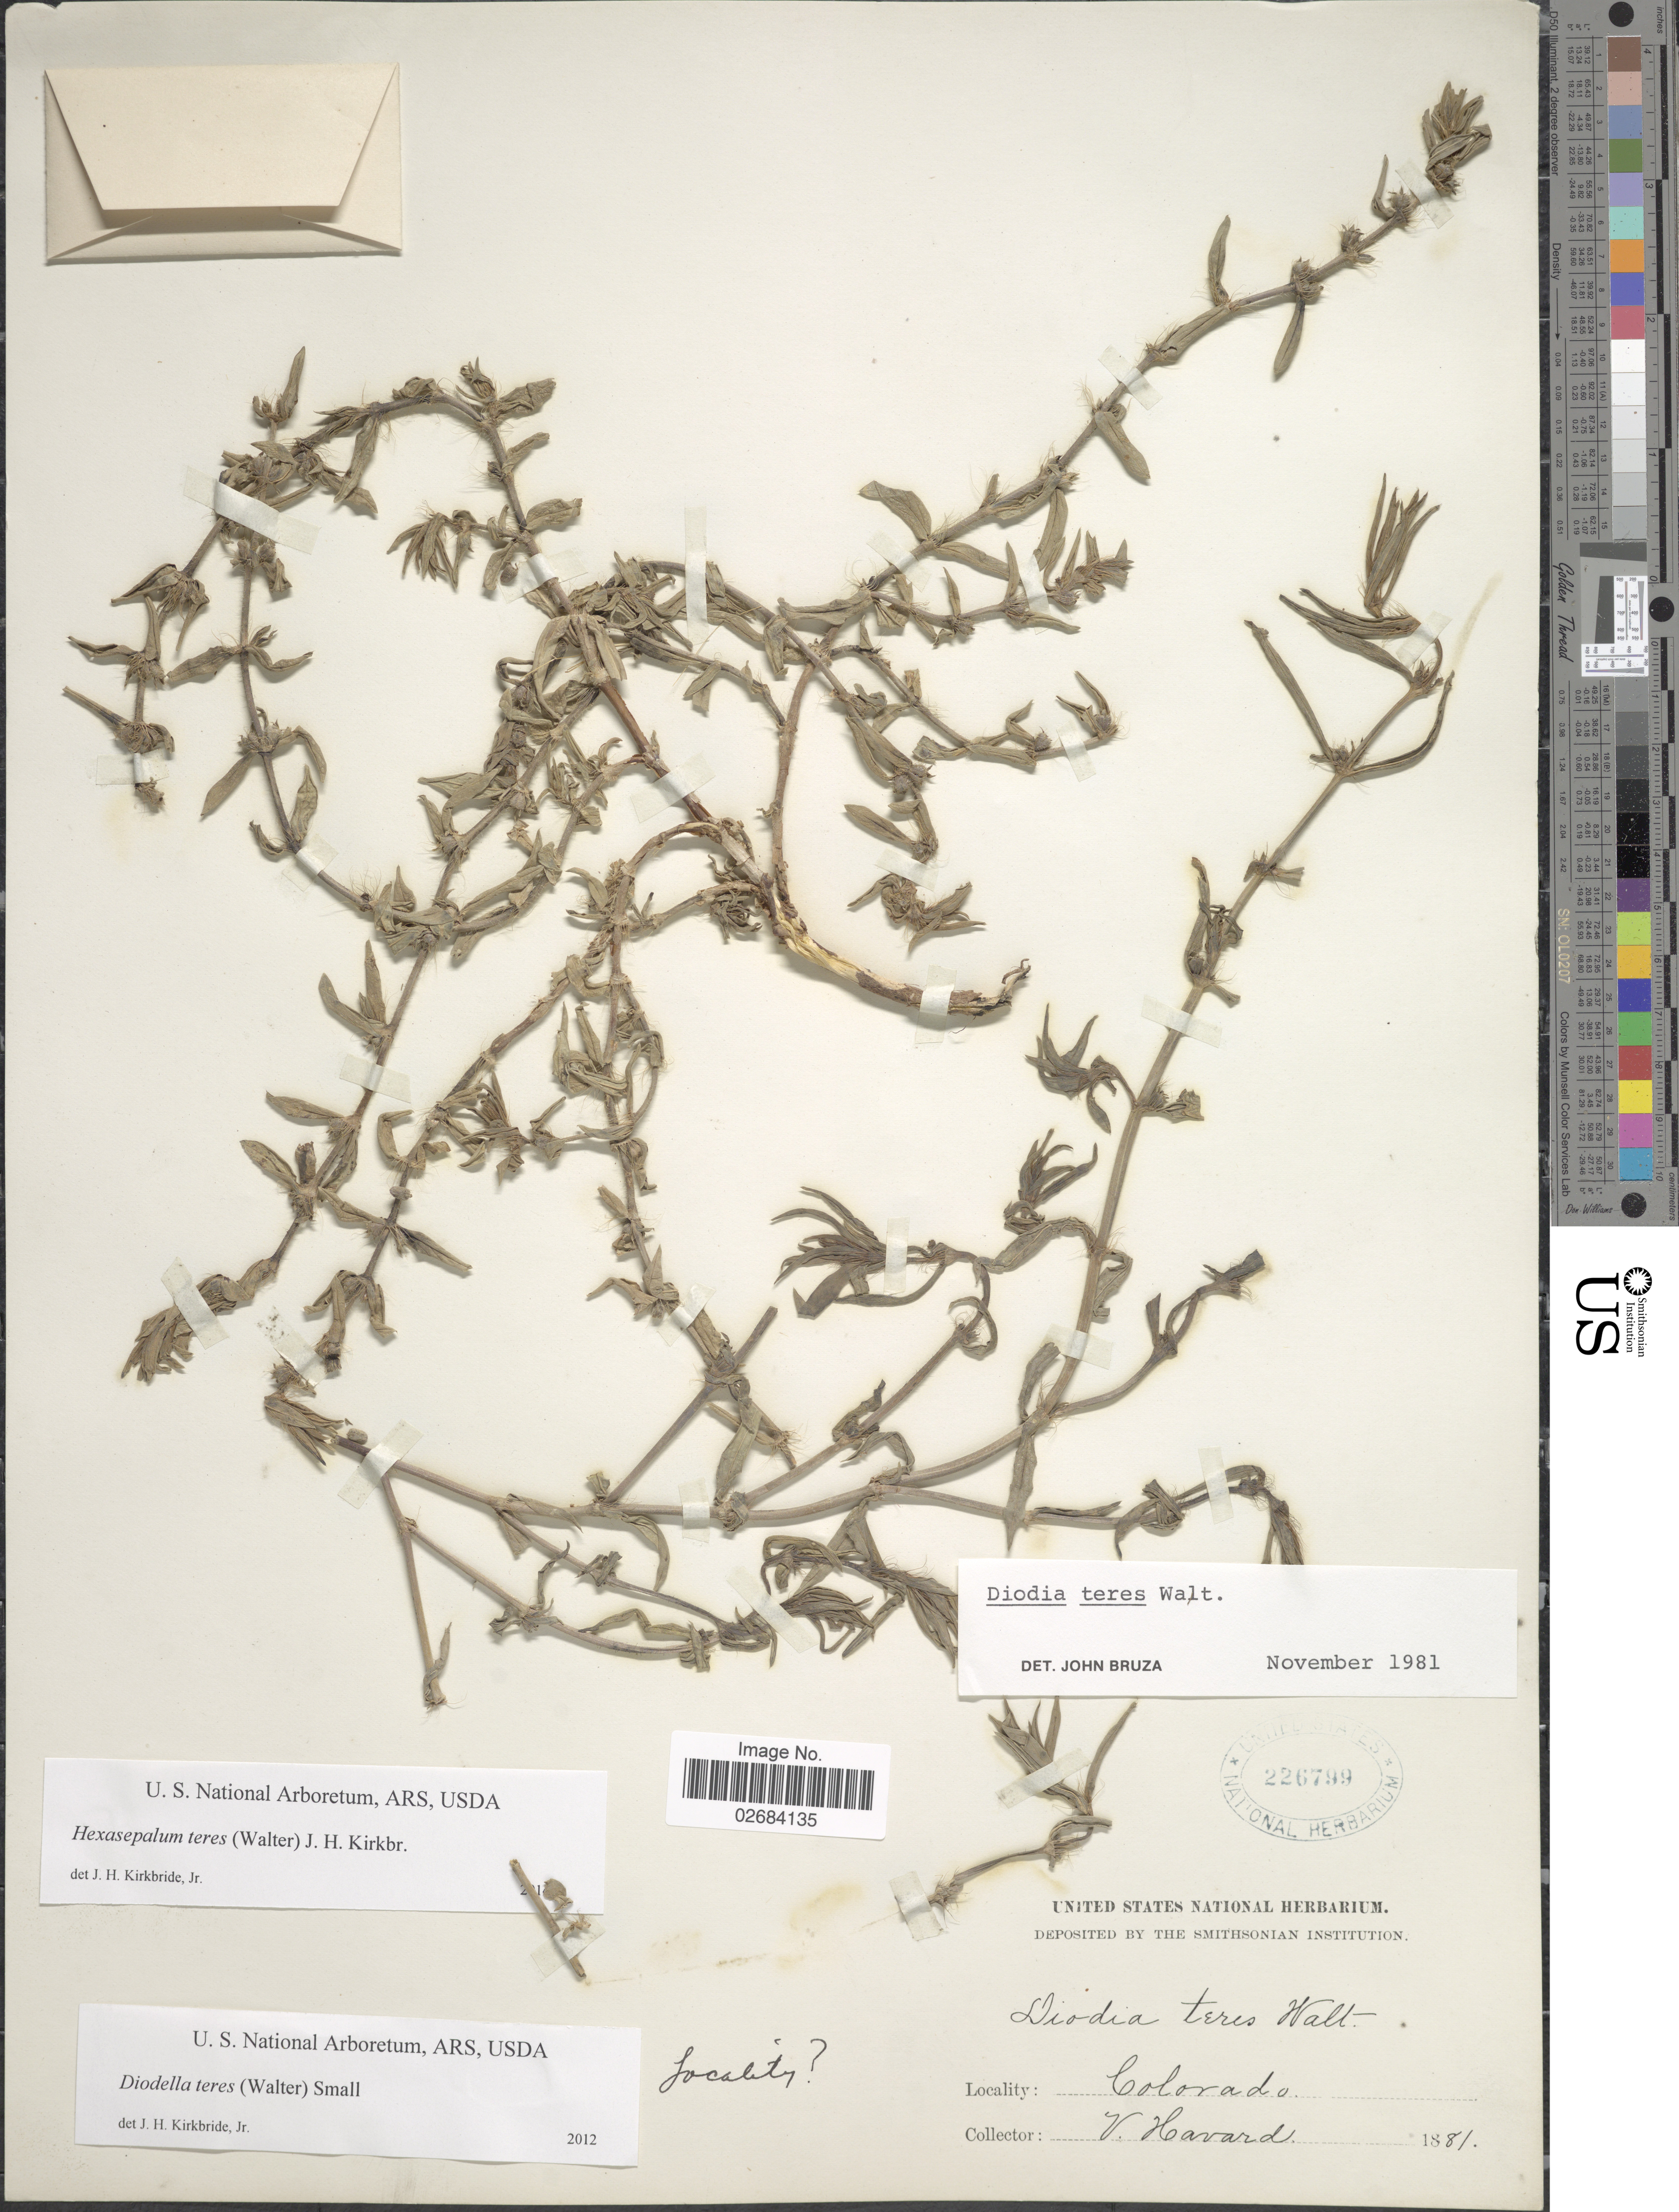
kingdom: Plantae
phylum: Tracheophyta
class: Magnoliopsida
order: Gentianales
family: Rubiaceae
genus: Diodia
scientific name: Diodia teres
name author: Walter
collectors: V. Havard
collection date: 1881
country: United States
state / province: Colorado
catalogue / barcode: US 226799